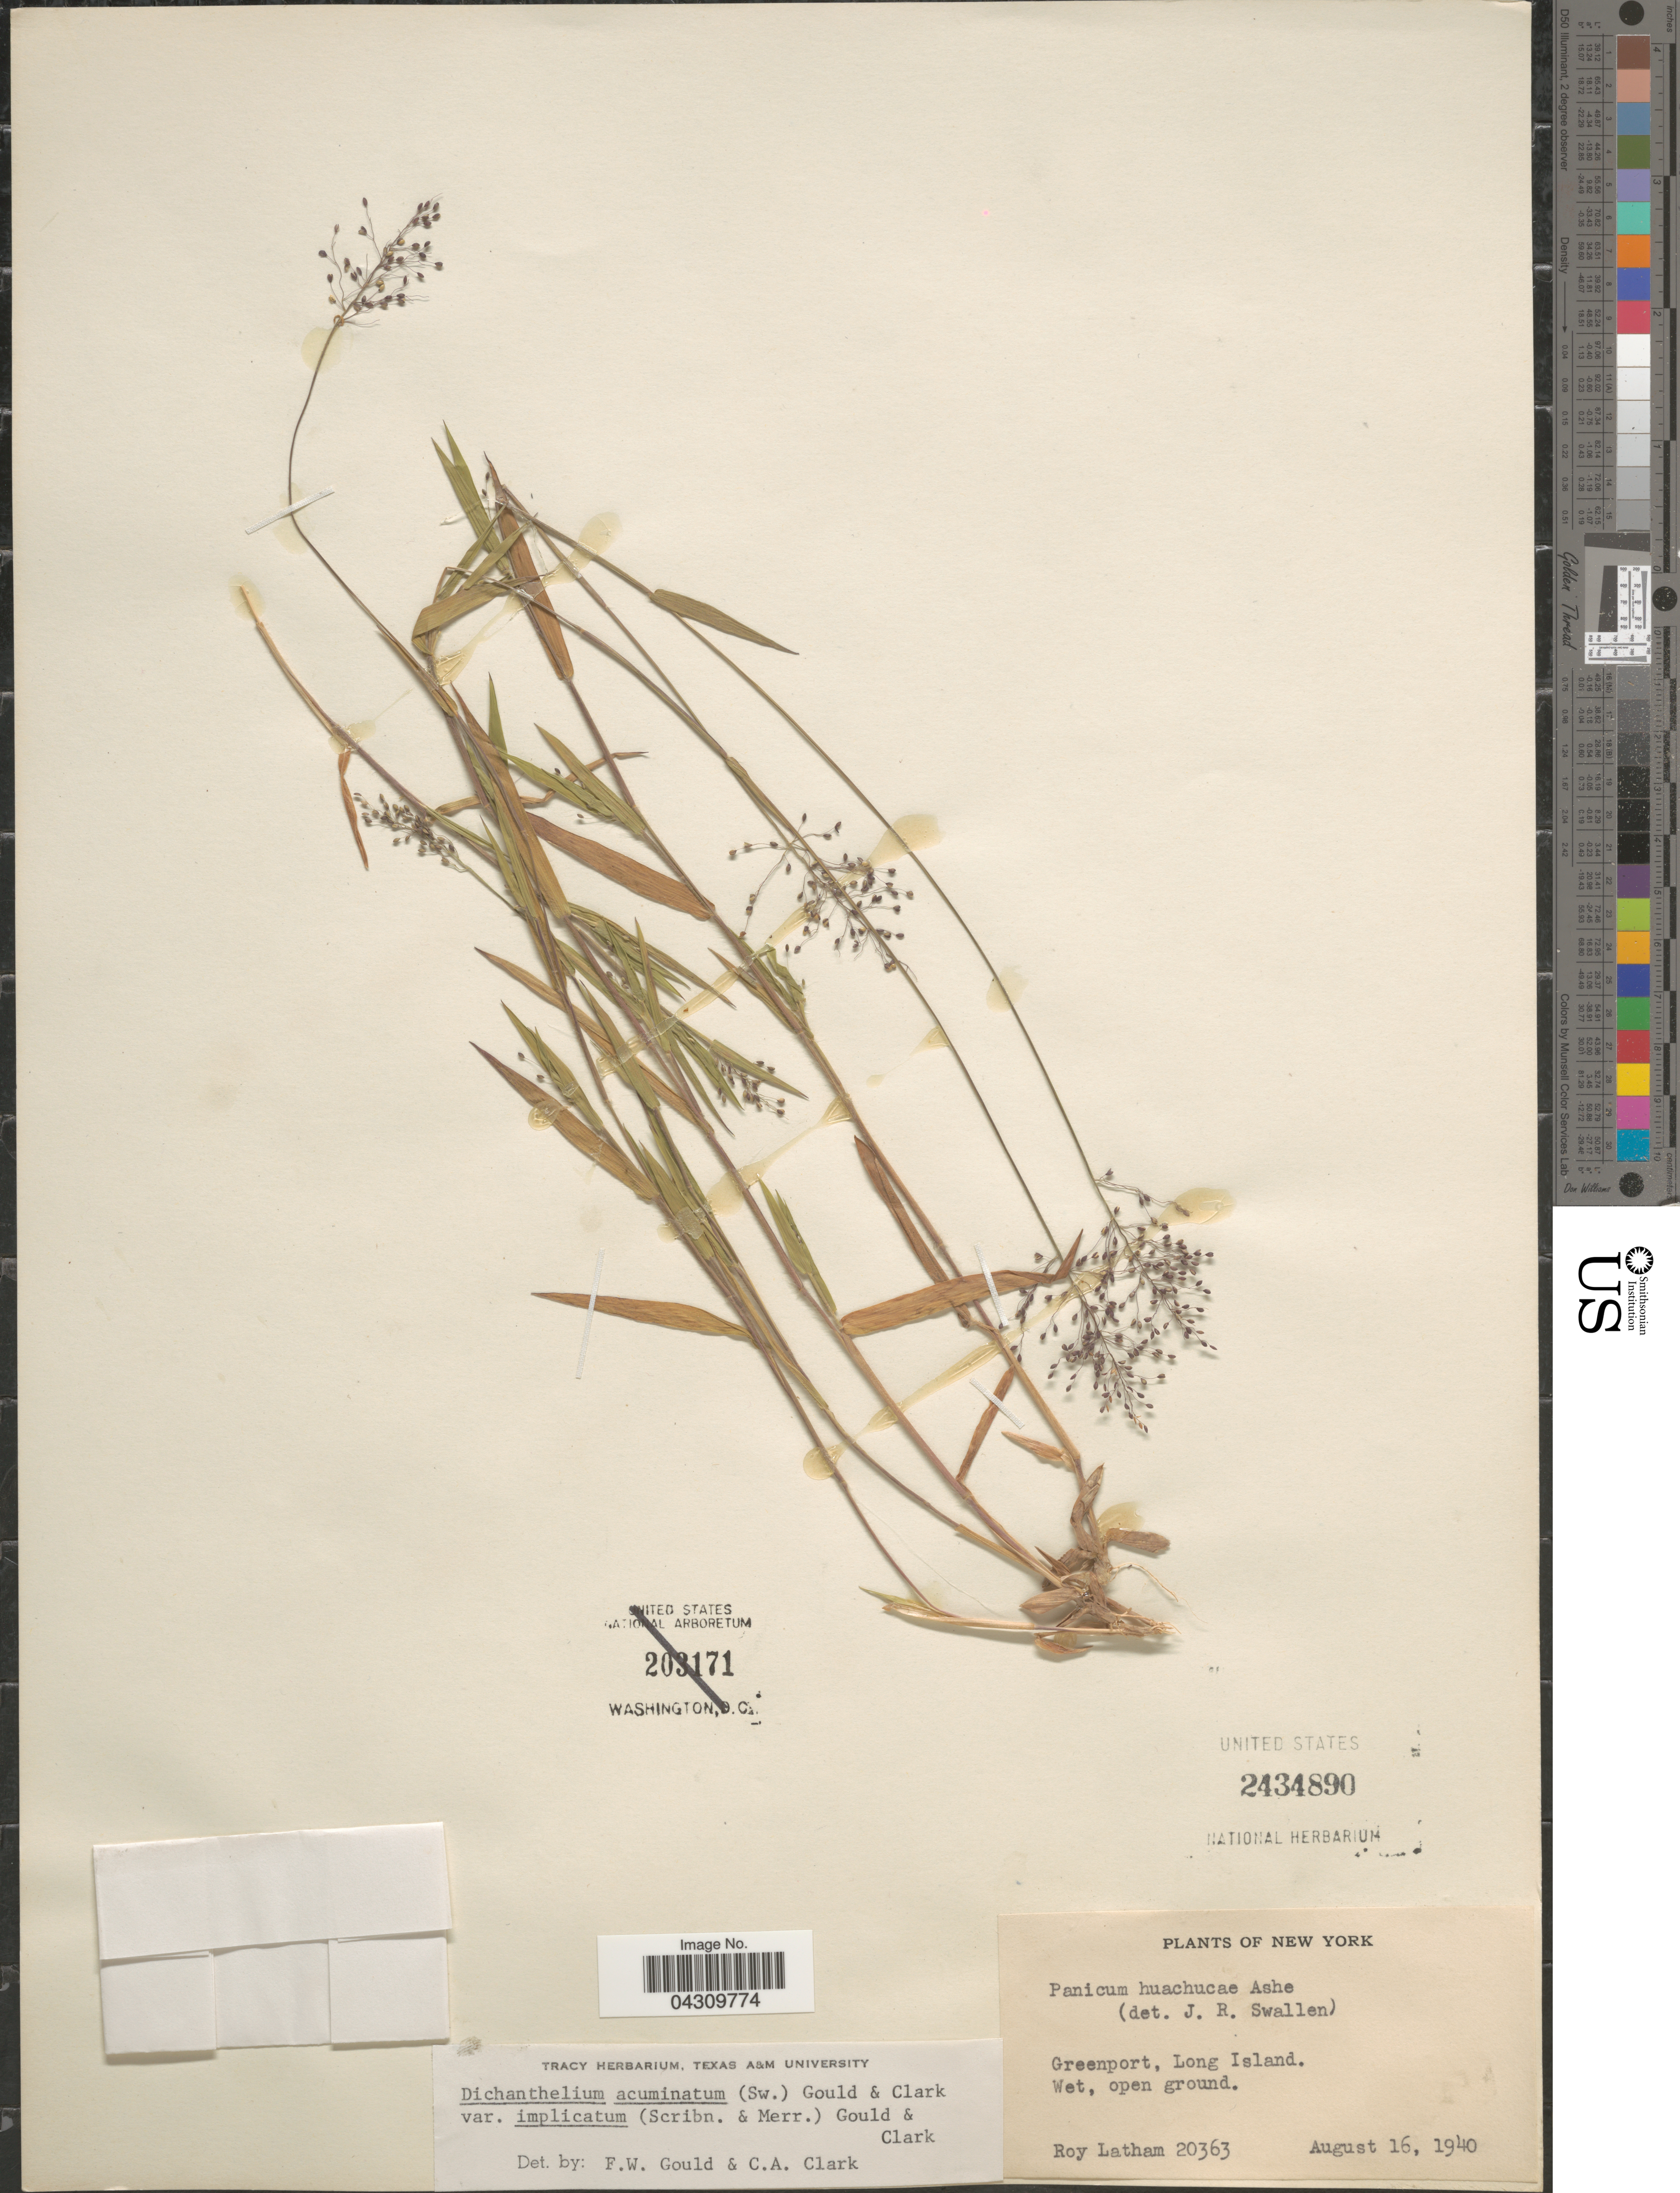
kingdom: Plantae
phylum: Tracheophyta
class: Liliopsida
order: Poales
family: Poaceae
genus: Dichanthelium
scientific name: Dichanthelium acuminatum var. acuminatum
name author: (Sw.) Gould & C.A. Clark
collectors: R. Latham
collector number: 20363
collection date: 1940-08-16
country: United States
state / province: New York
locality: Greenport, Long Island.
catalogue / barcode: US 2434890